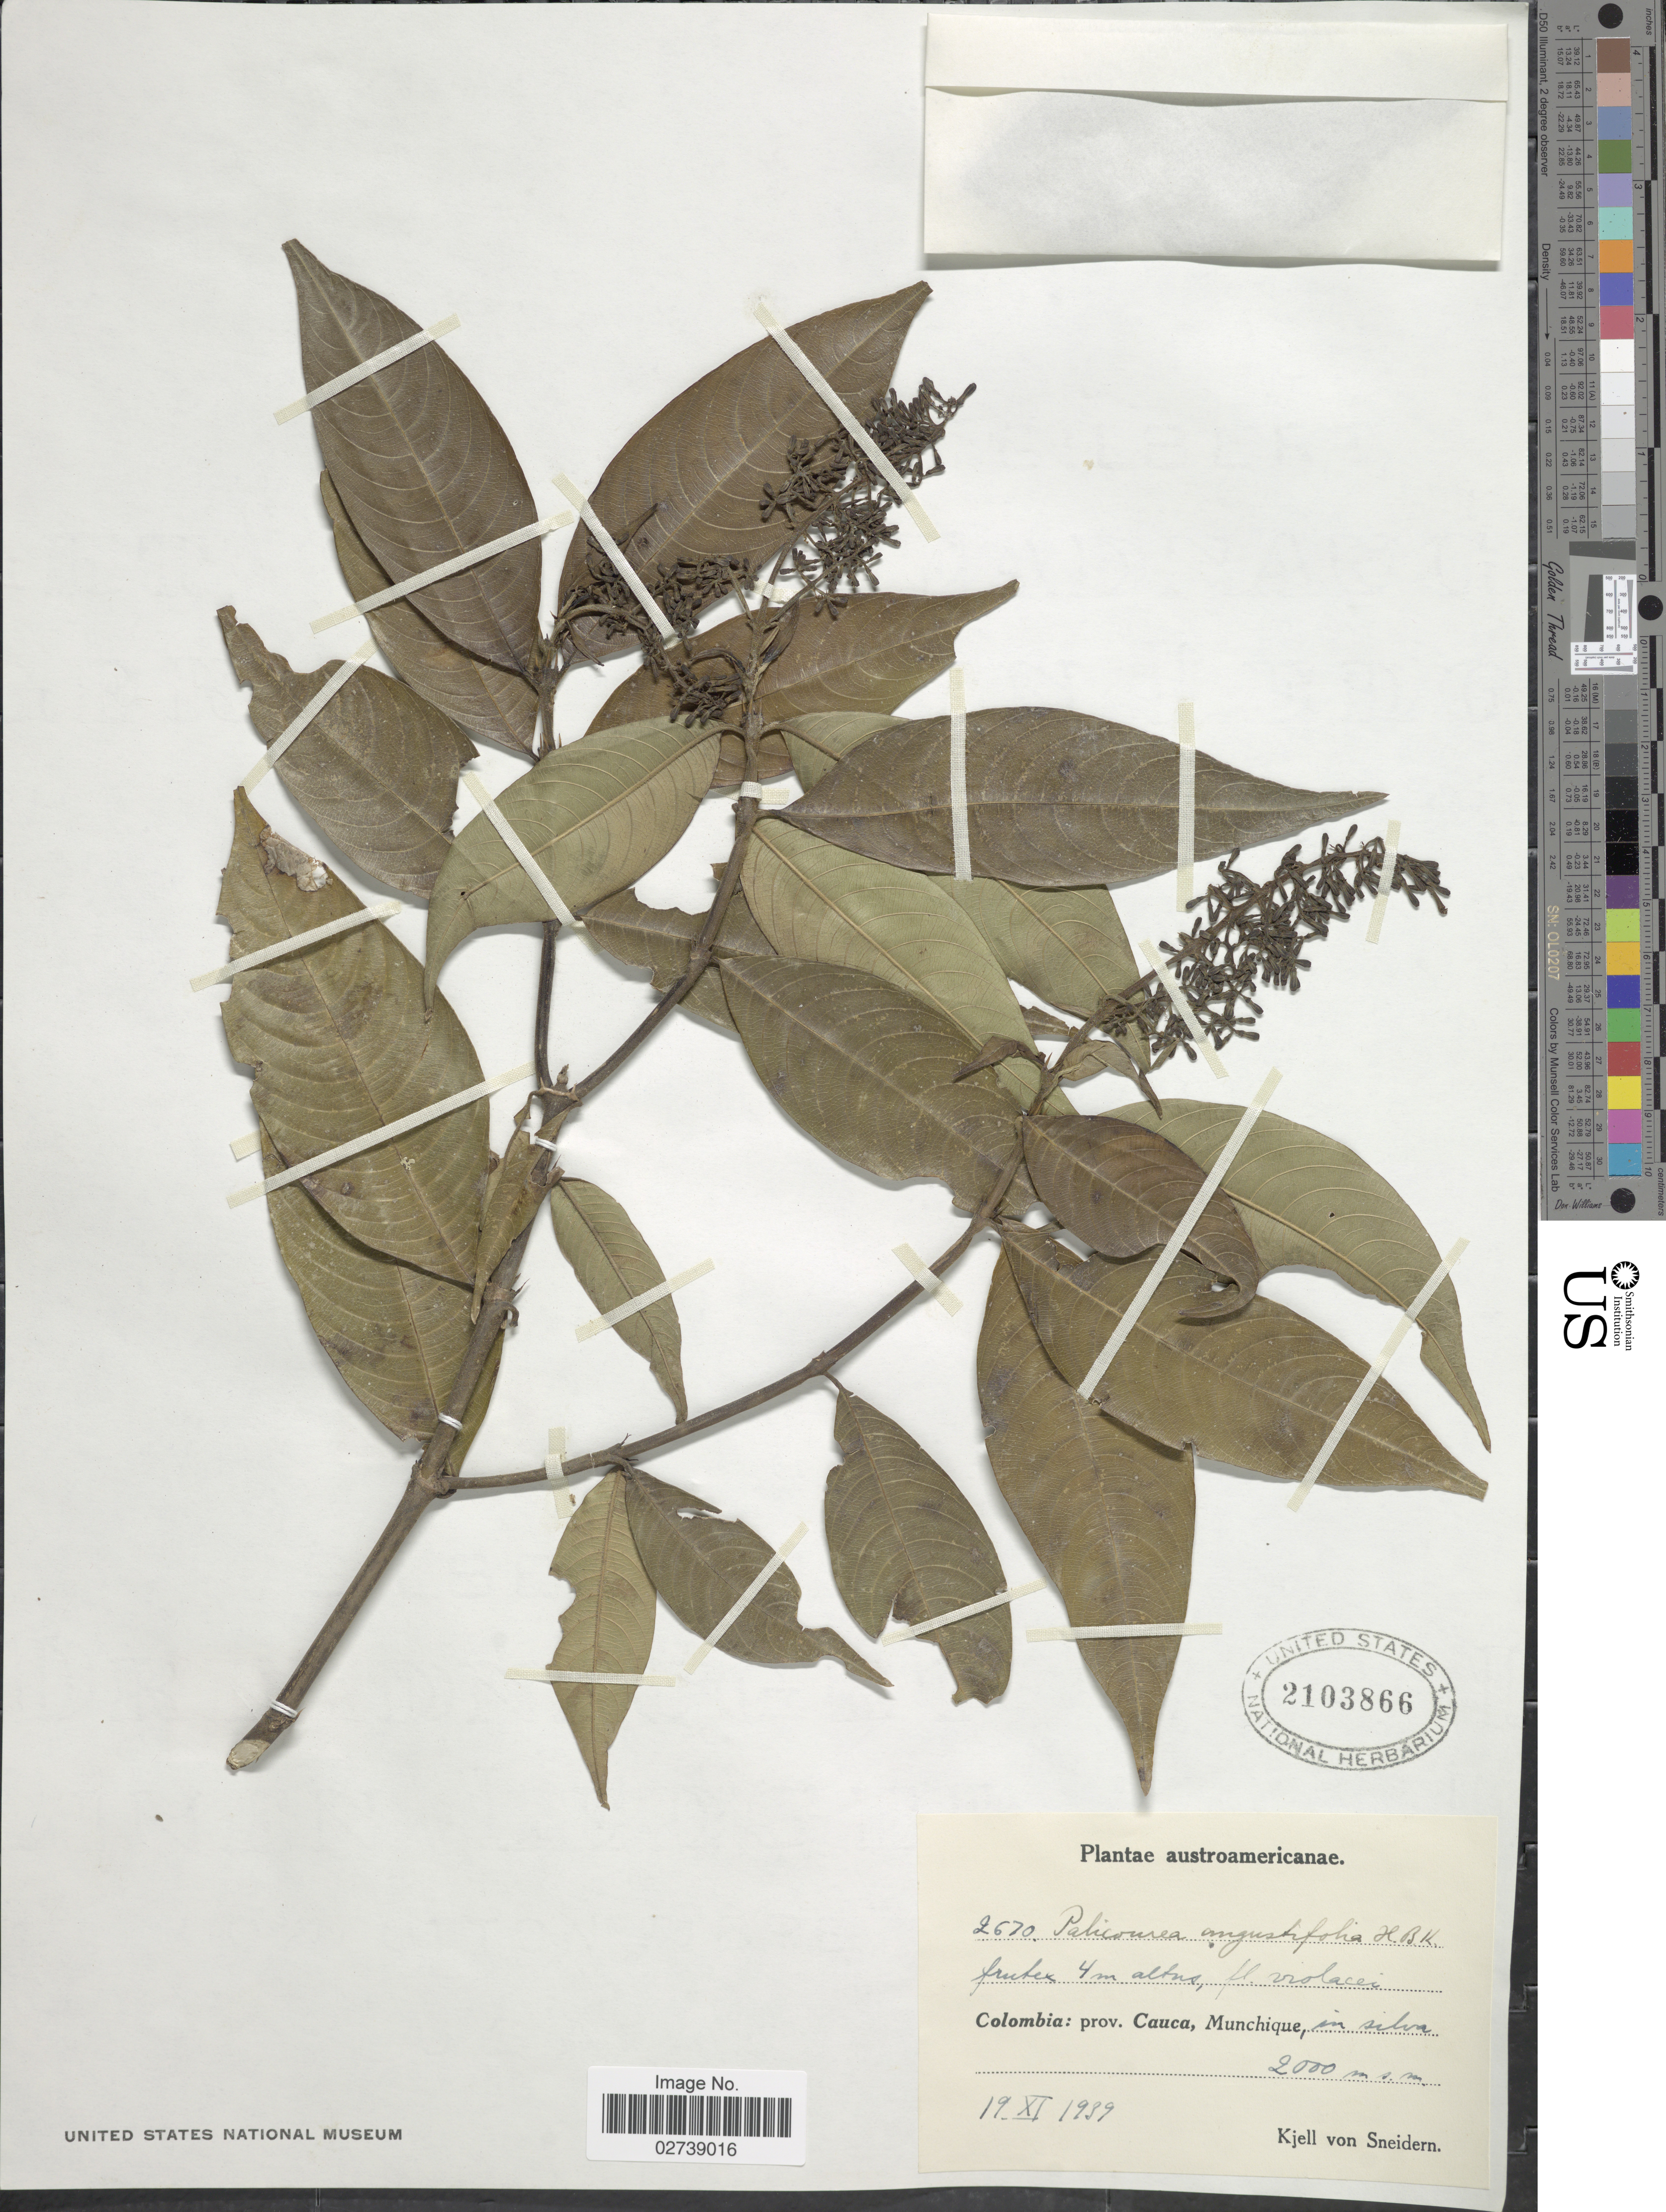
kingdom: Plantae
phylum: Tracheophyta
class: Magnoliopsida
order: Gentianales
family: Rubiaceae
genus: Palicourea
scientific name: Palicourea angustifolia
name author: Kunth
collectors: K. von Sneidern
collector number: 2670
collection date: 1939-11-19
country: Colombia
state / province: Cauca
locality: Prov. Cauca, Munchique, in silva.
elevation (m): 2000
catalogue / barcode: US 2103866